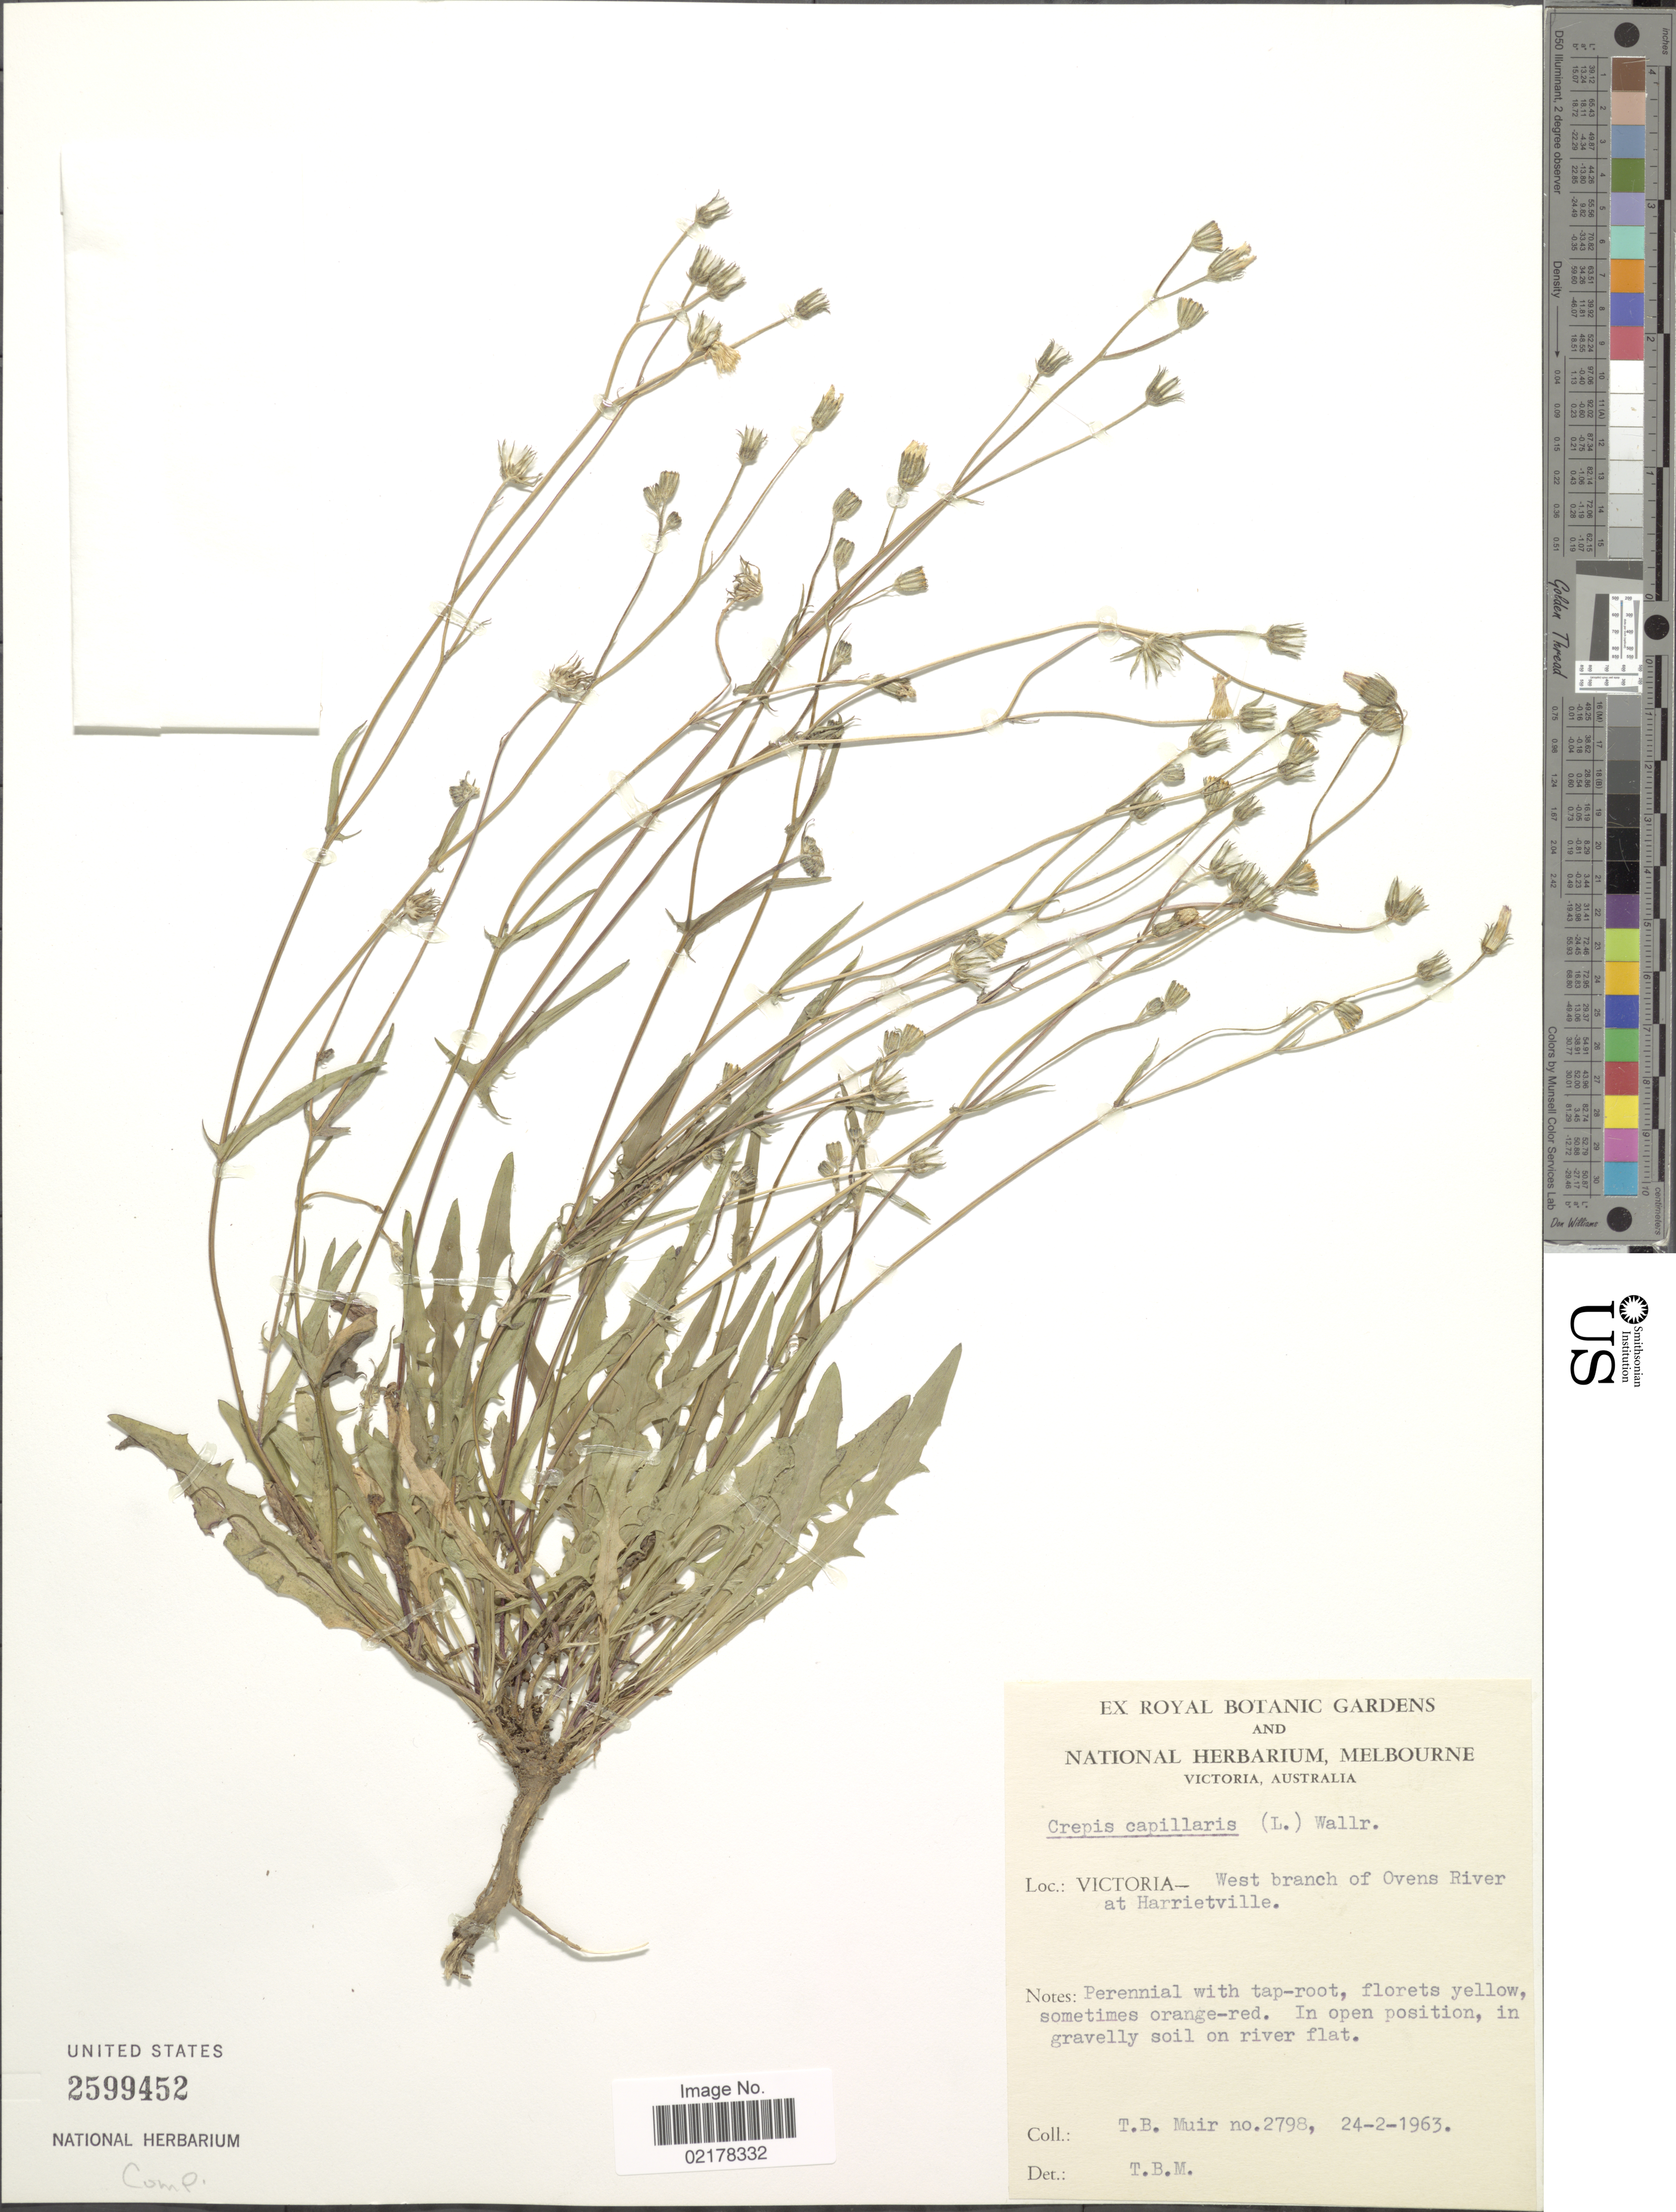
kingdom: Plantae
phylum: Tracheophyta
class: Magnoliopsida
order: Asterales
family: Asteraceae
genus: Crepis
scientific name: Crepis capillaris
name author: (L.) Wallr.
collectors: T. Muir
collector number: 2798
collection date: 1963-02-24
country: Australia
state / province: Victoria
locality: Victoria-West branch of Ovens River at Harrietville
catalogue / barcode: US 2599452